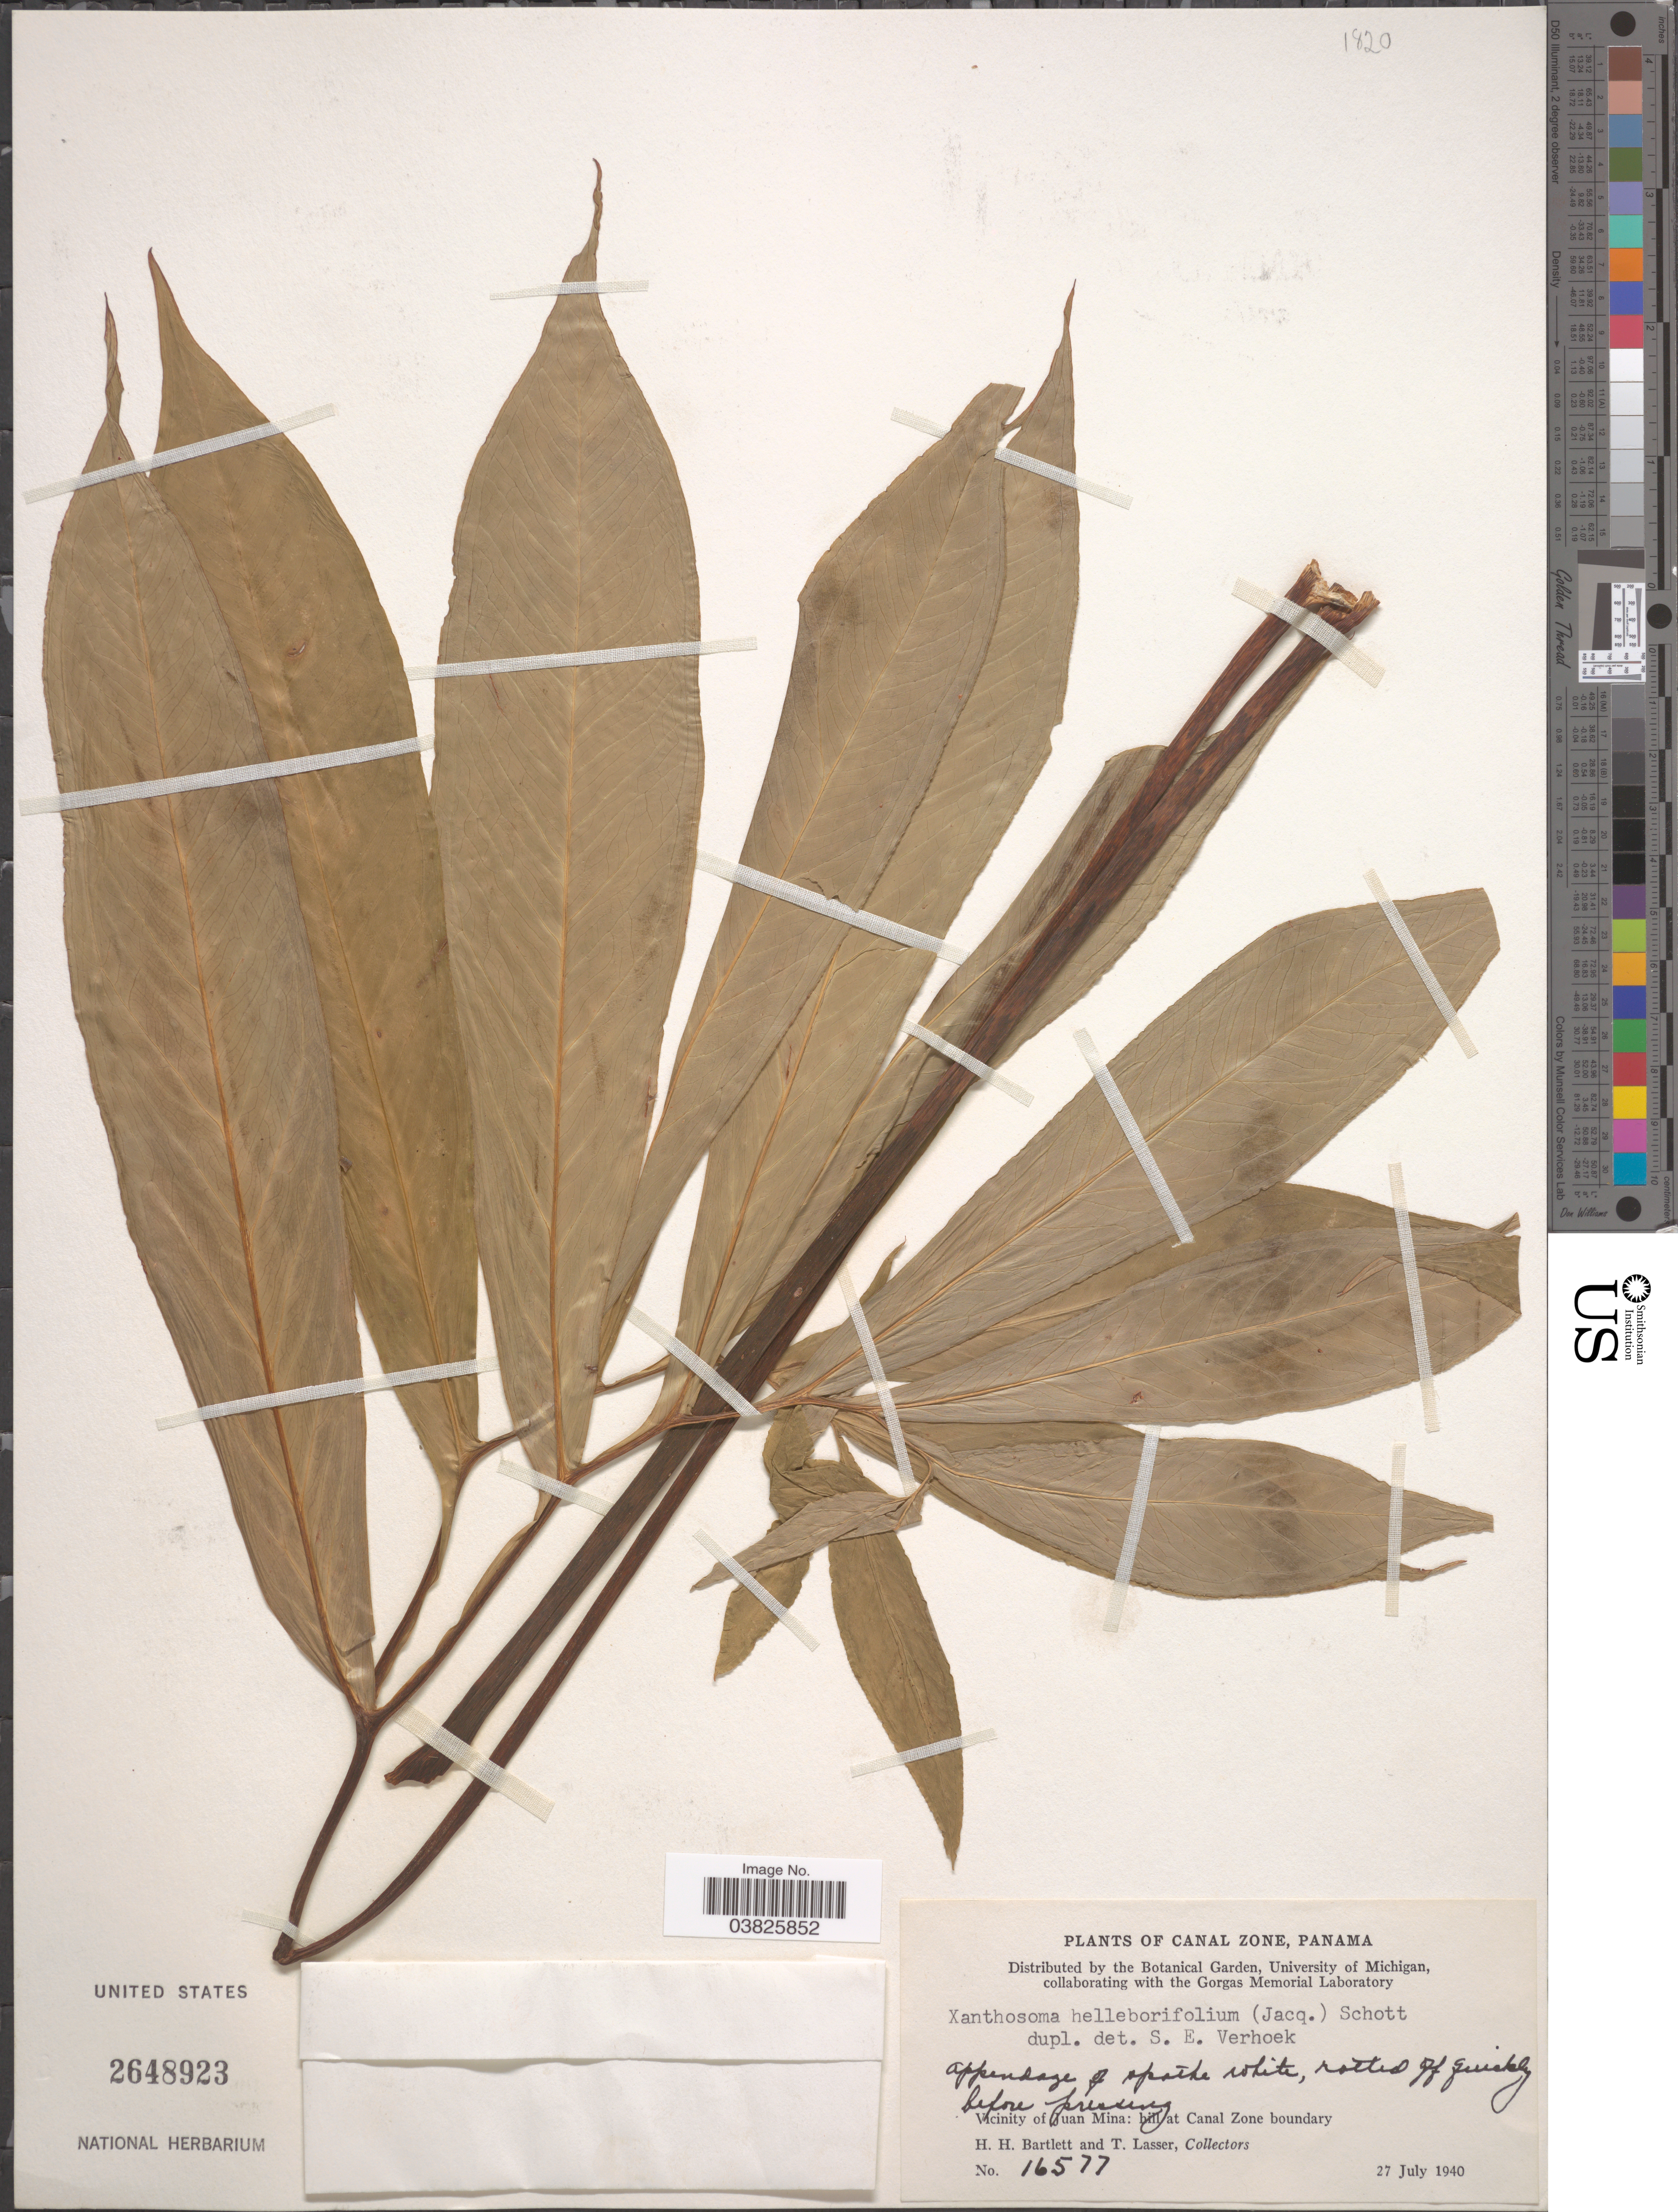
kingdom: Plantae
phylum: Tracheophyta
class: Liliopsida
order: Alismatales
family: Araceae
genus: Xanthosoma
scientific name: Xanthosoma helleborifolium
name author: (Jacq.) Schott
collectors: H. H. Bartlett & T. Lasser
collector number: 16577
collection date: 1940-07-27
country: Panama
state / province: Colón / Panamá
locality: Canal Zone. Vicinity of Juan Mina: hill at Canal Zone boundary.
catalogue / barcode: US 2648923